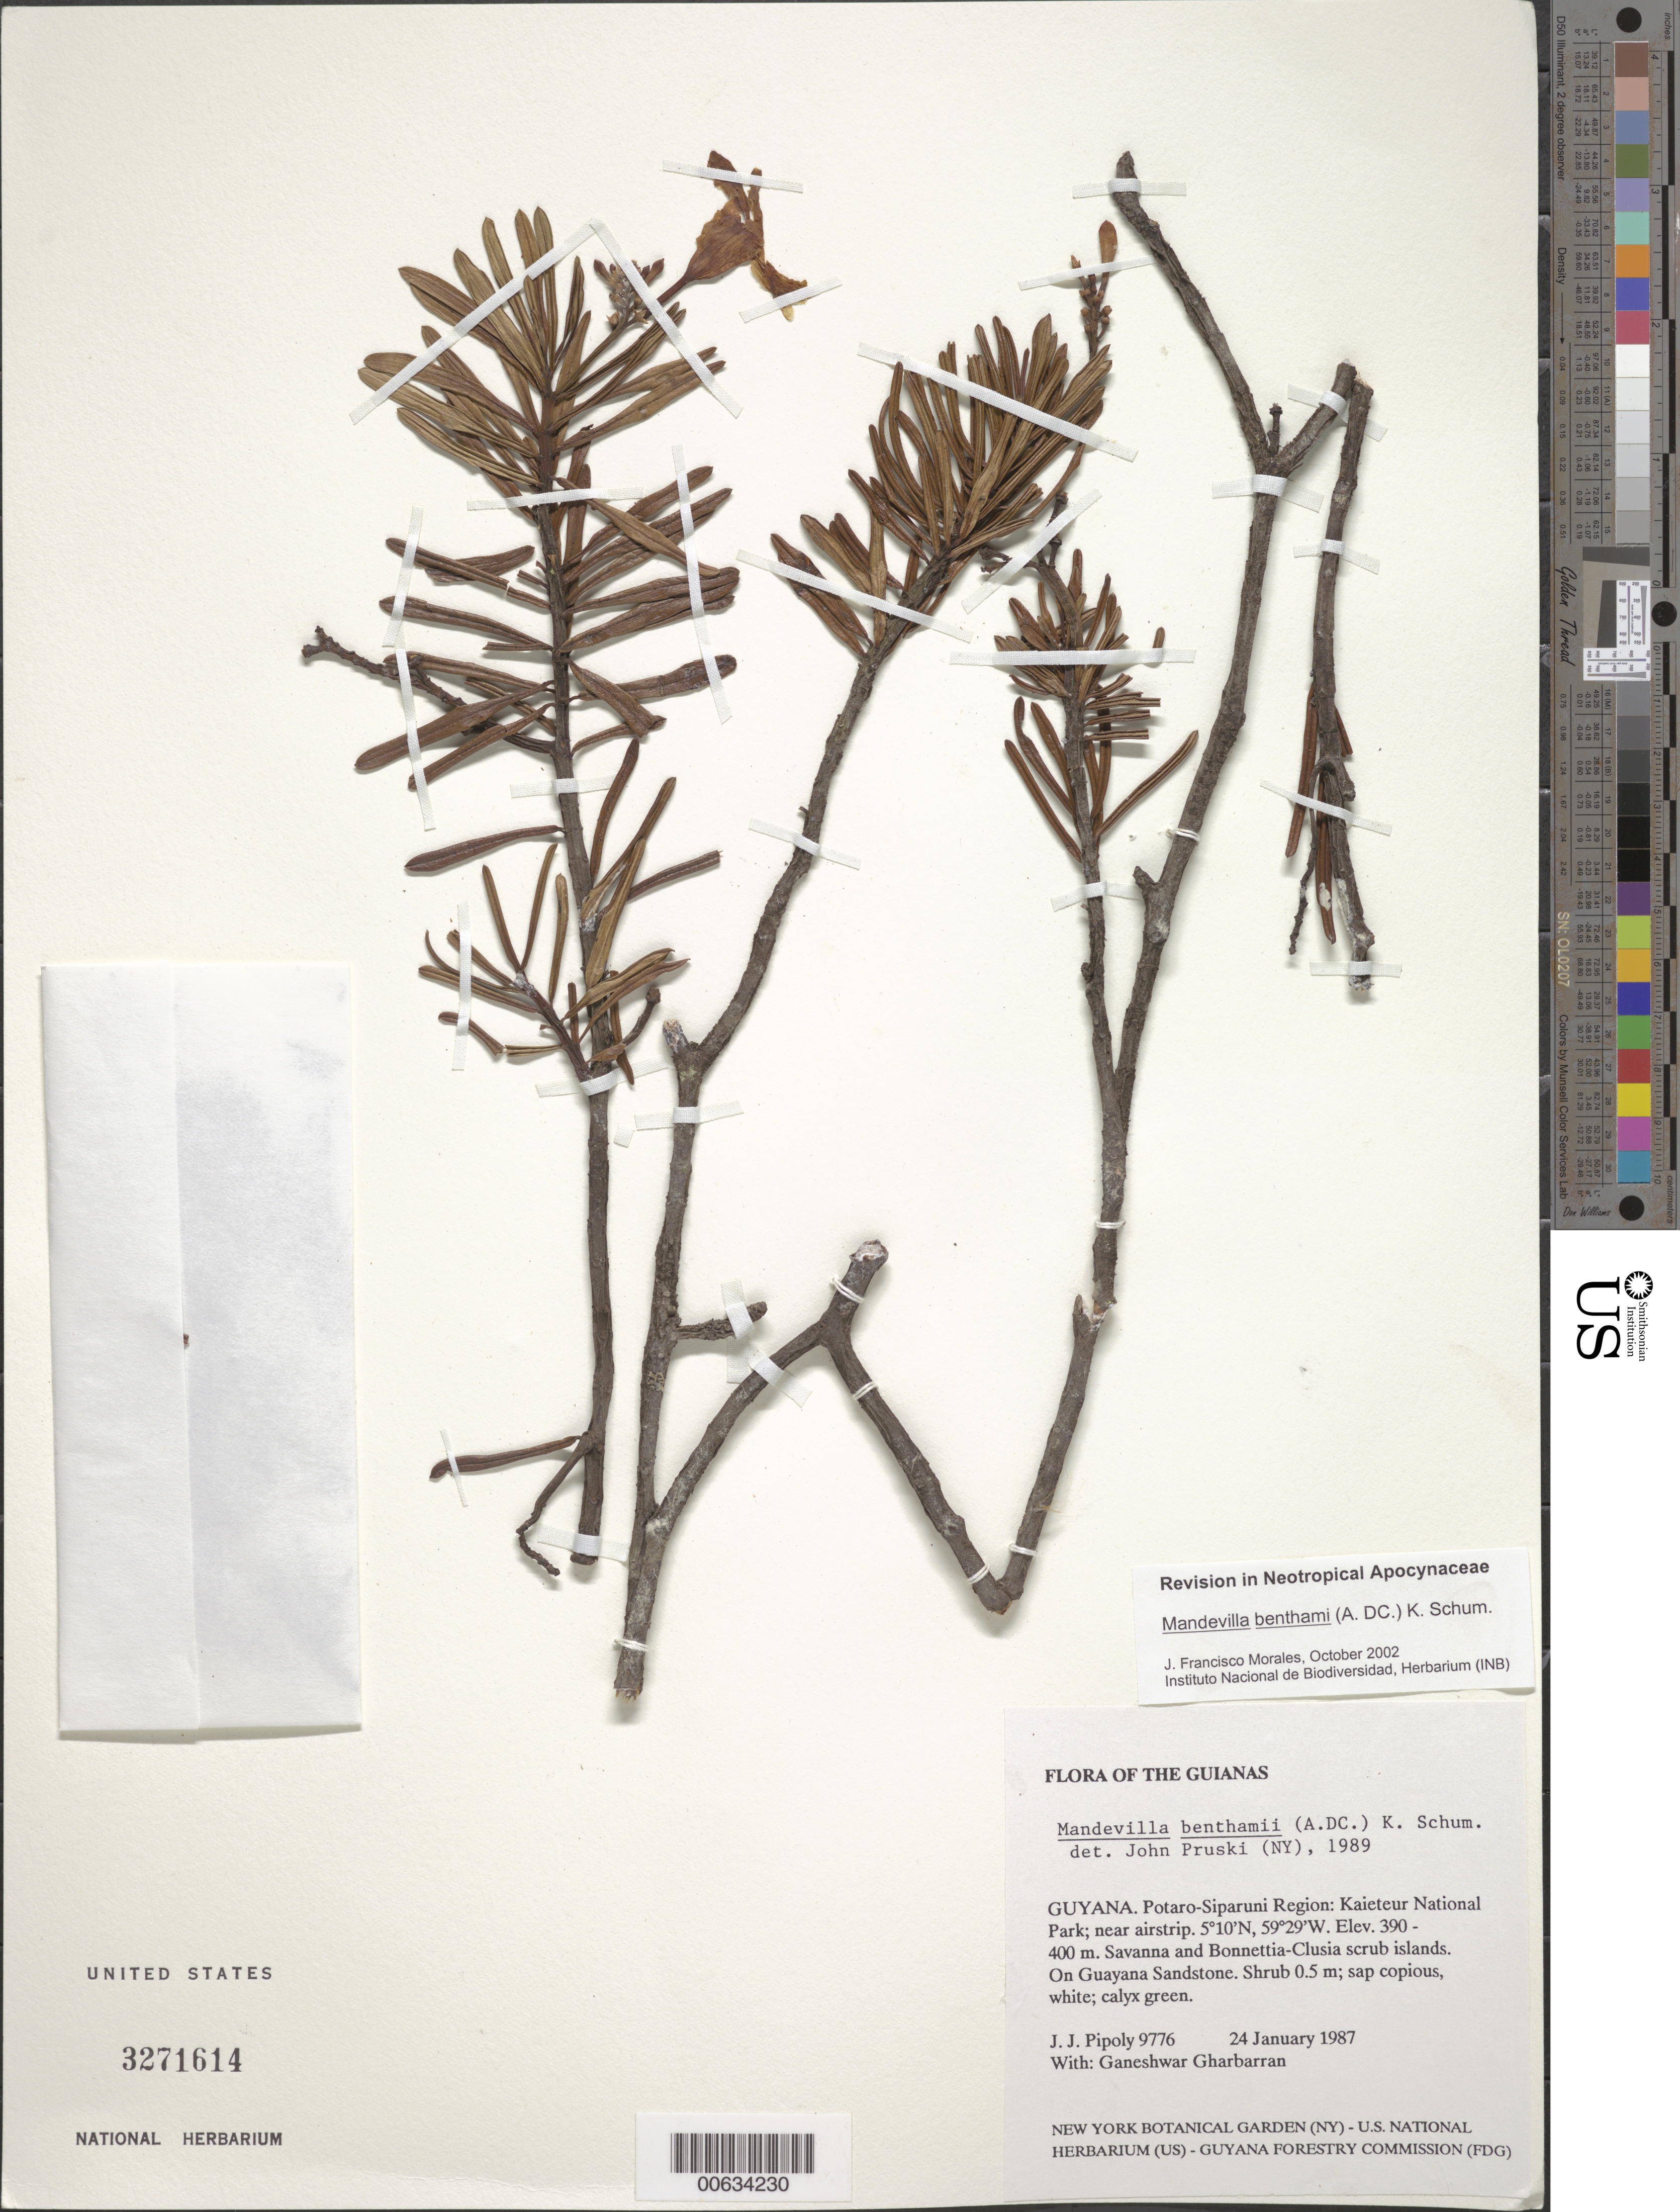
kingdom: Plantae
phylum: Tracheophyta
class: Magnoliopsida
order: Gentianales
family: Apocynaceae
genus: Mandevilla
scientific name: Mandevilla benthamii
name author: (A. DC.) K. Schum.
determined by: Morales, J. F.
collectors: J. J. Pipoly & G. Gharbarran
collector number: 9776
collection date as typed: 24 January 1987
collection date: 1987-01-24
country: Guyana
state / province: Potaro-Siparuni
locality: Kaieteur National Park; near airstrip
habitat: Savanna and Bonnetia-Clusia scrub islands. Guayana sandstone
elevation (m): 390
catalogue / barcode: US 3271614